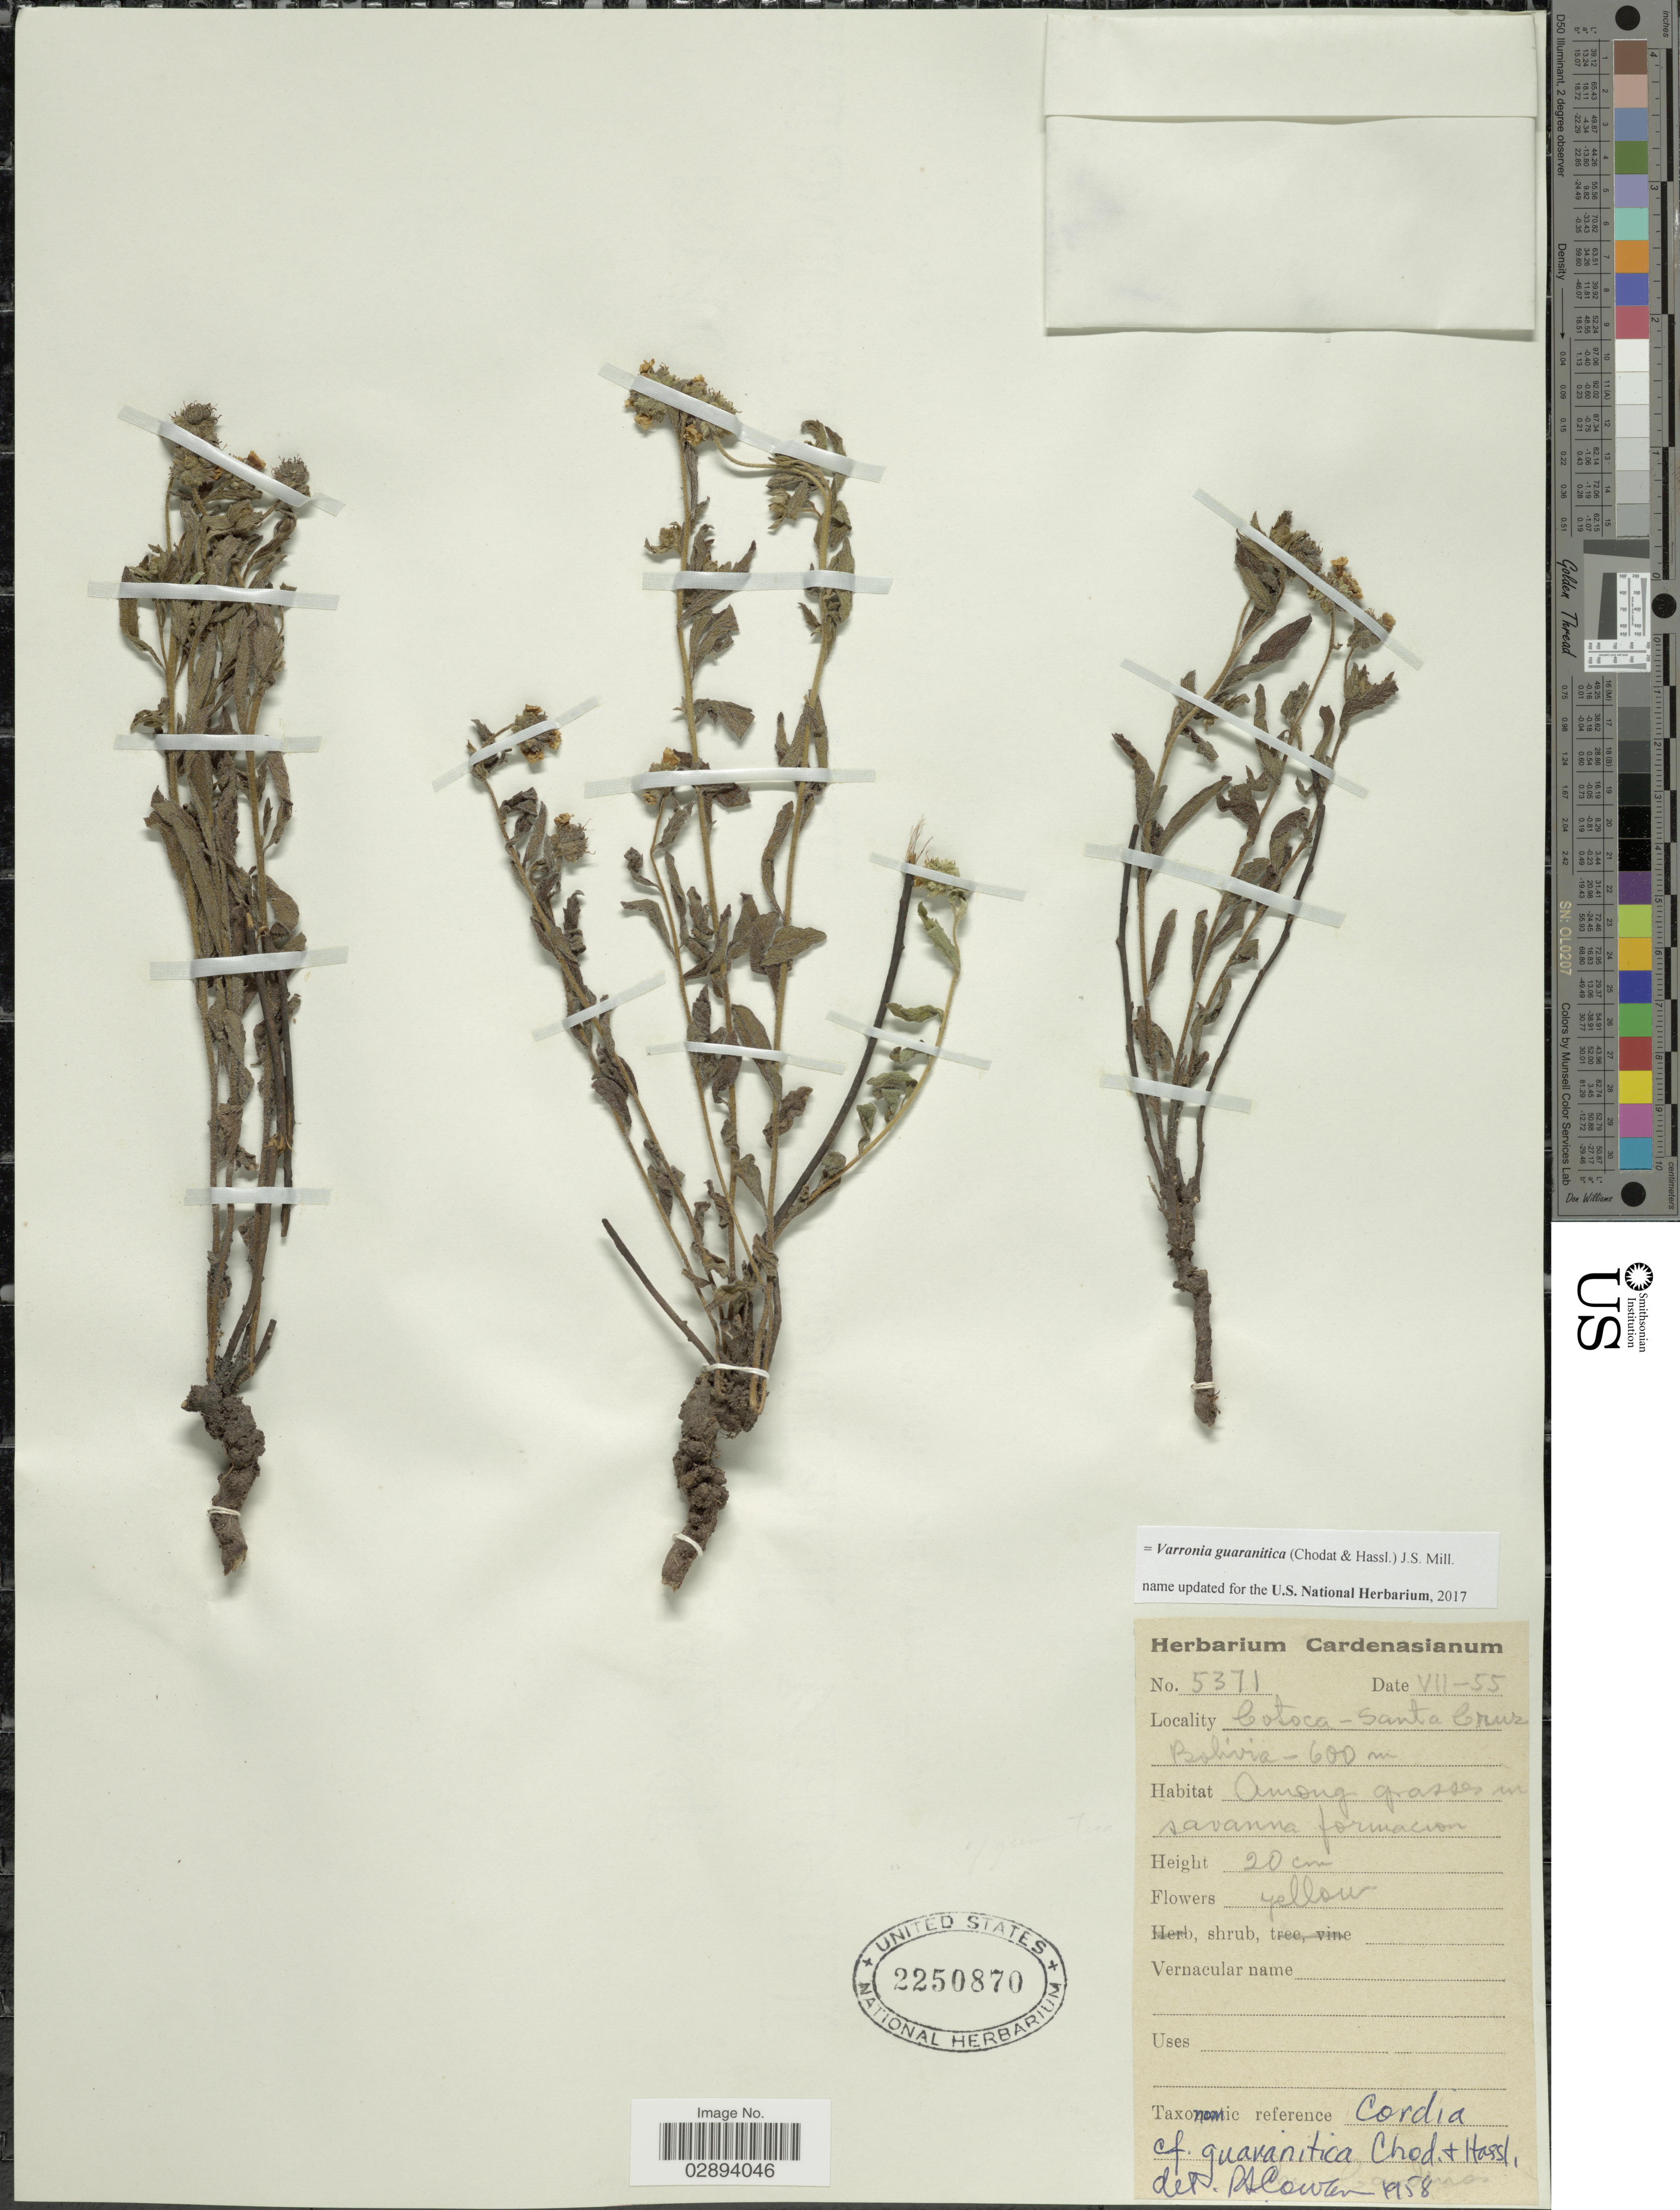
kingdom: Plantae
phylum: Tracheophyta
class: Magnoliopsida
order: Boraginales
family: Cordiaceae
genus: Varronia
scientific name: Varronia guaranitica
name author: (Chodat & Hassl.) J.S. Mill.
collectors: ex herb. Cardenasianum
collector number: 5371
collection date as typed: Transcribed d/m/y: /7/55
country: Bolivia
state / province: Santa Cruz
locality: Cotoca.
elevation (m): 600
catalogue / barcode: US 2250870